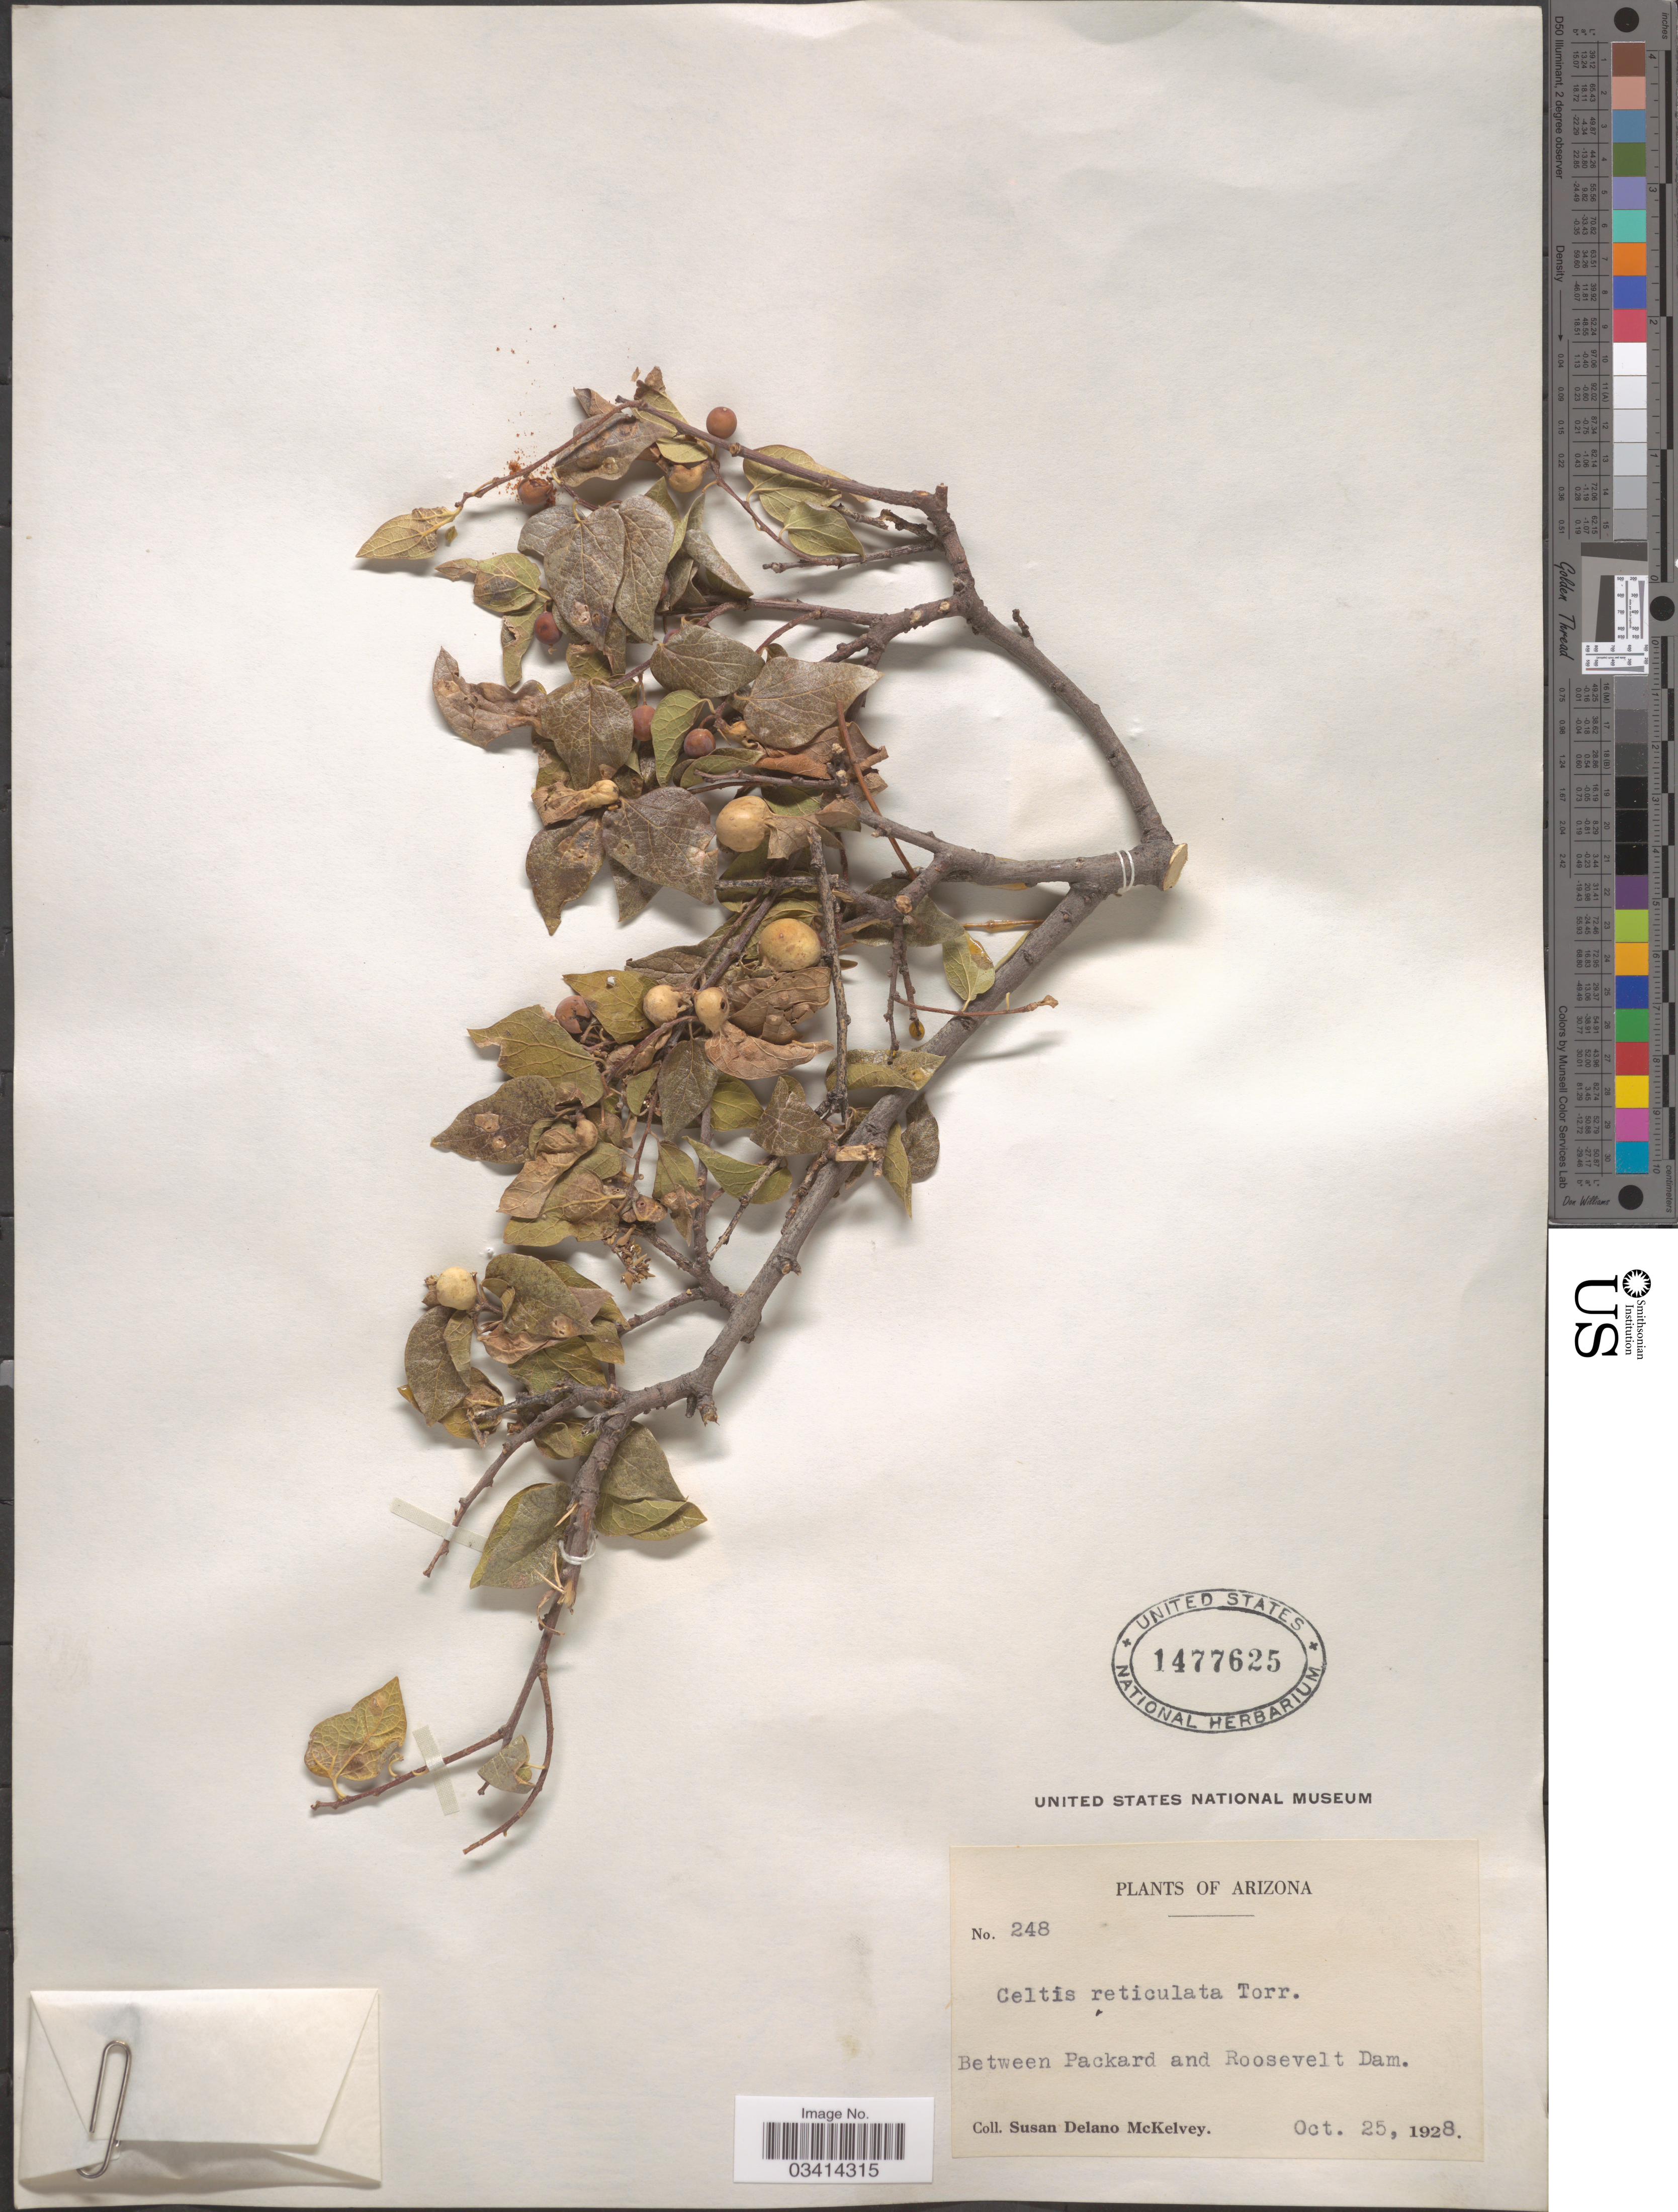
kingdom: Plantae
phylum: Tracheophyta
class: Magnoliopsida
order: Rosales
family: Cannabaceae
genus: Celtis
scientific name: Celtis reticulata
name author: Torr.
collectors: S. A. McKelvey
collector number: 248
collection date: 1928-10-25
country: United States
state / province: Arizona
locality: Between Packard and Roosevelt Dam.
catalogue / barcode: US 1477625